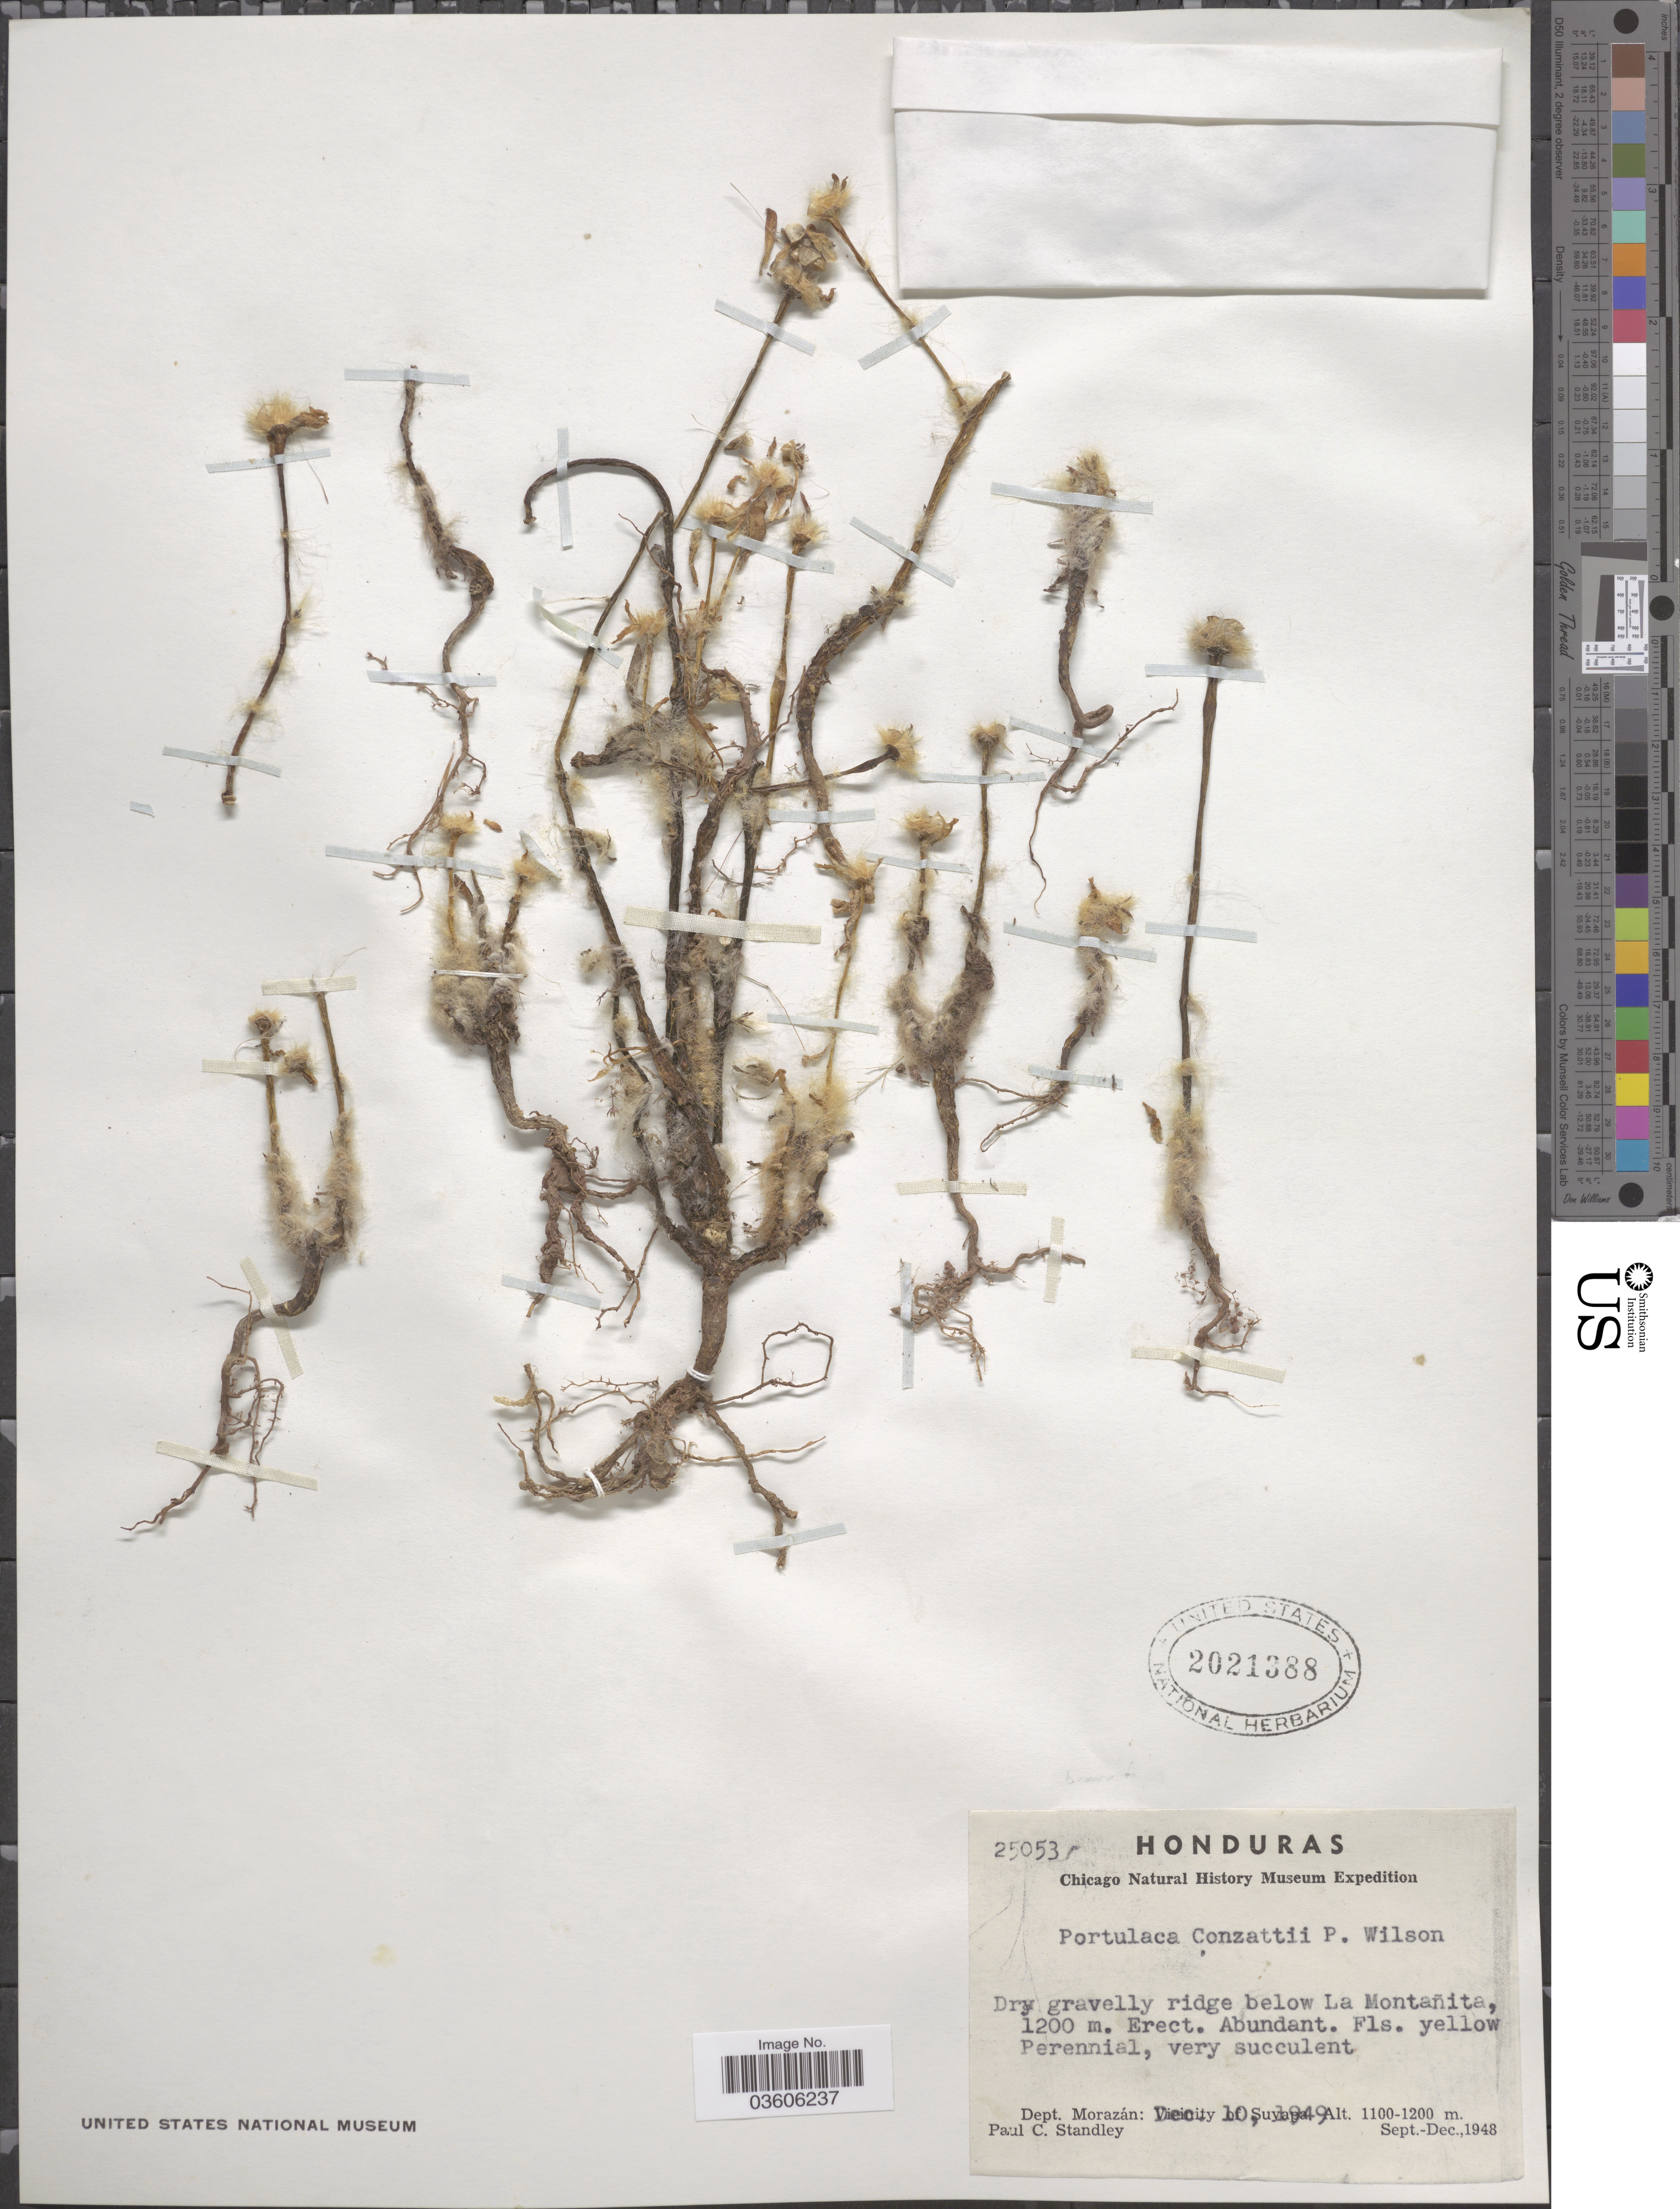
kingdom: Plantae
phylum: Tracheophyta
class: Magnoliopsida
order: Caryophyllales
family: Portulacaceae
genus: Portulaca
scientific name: Portulaca conzattii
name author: P. Wilson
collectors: P. C. Standley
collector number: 25053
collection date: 1948-09/1948-12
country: Honduras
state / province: Fco. Morazán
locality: Below La Montañita. Dept. Morazán.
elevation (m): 1200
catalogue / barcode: US 2021388